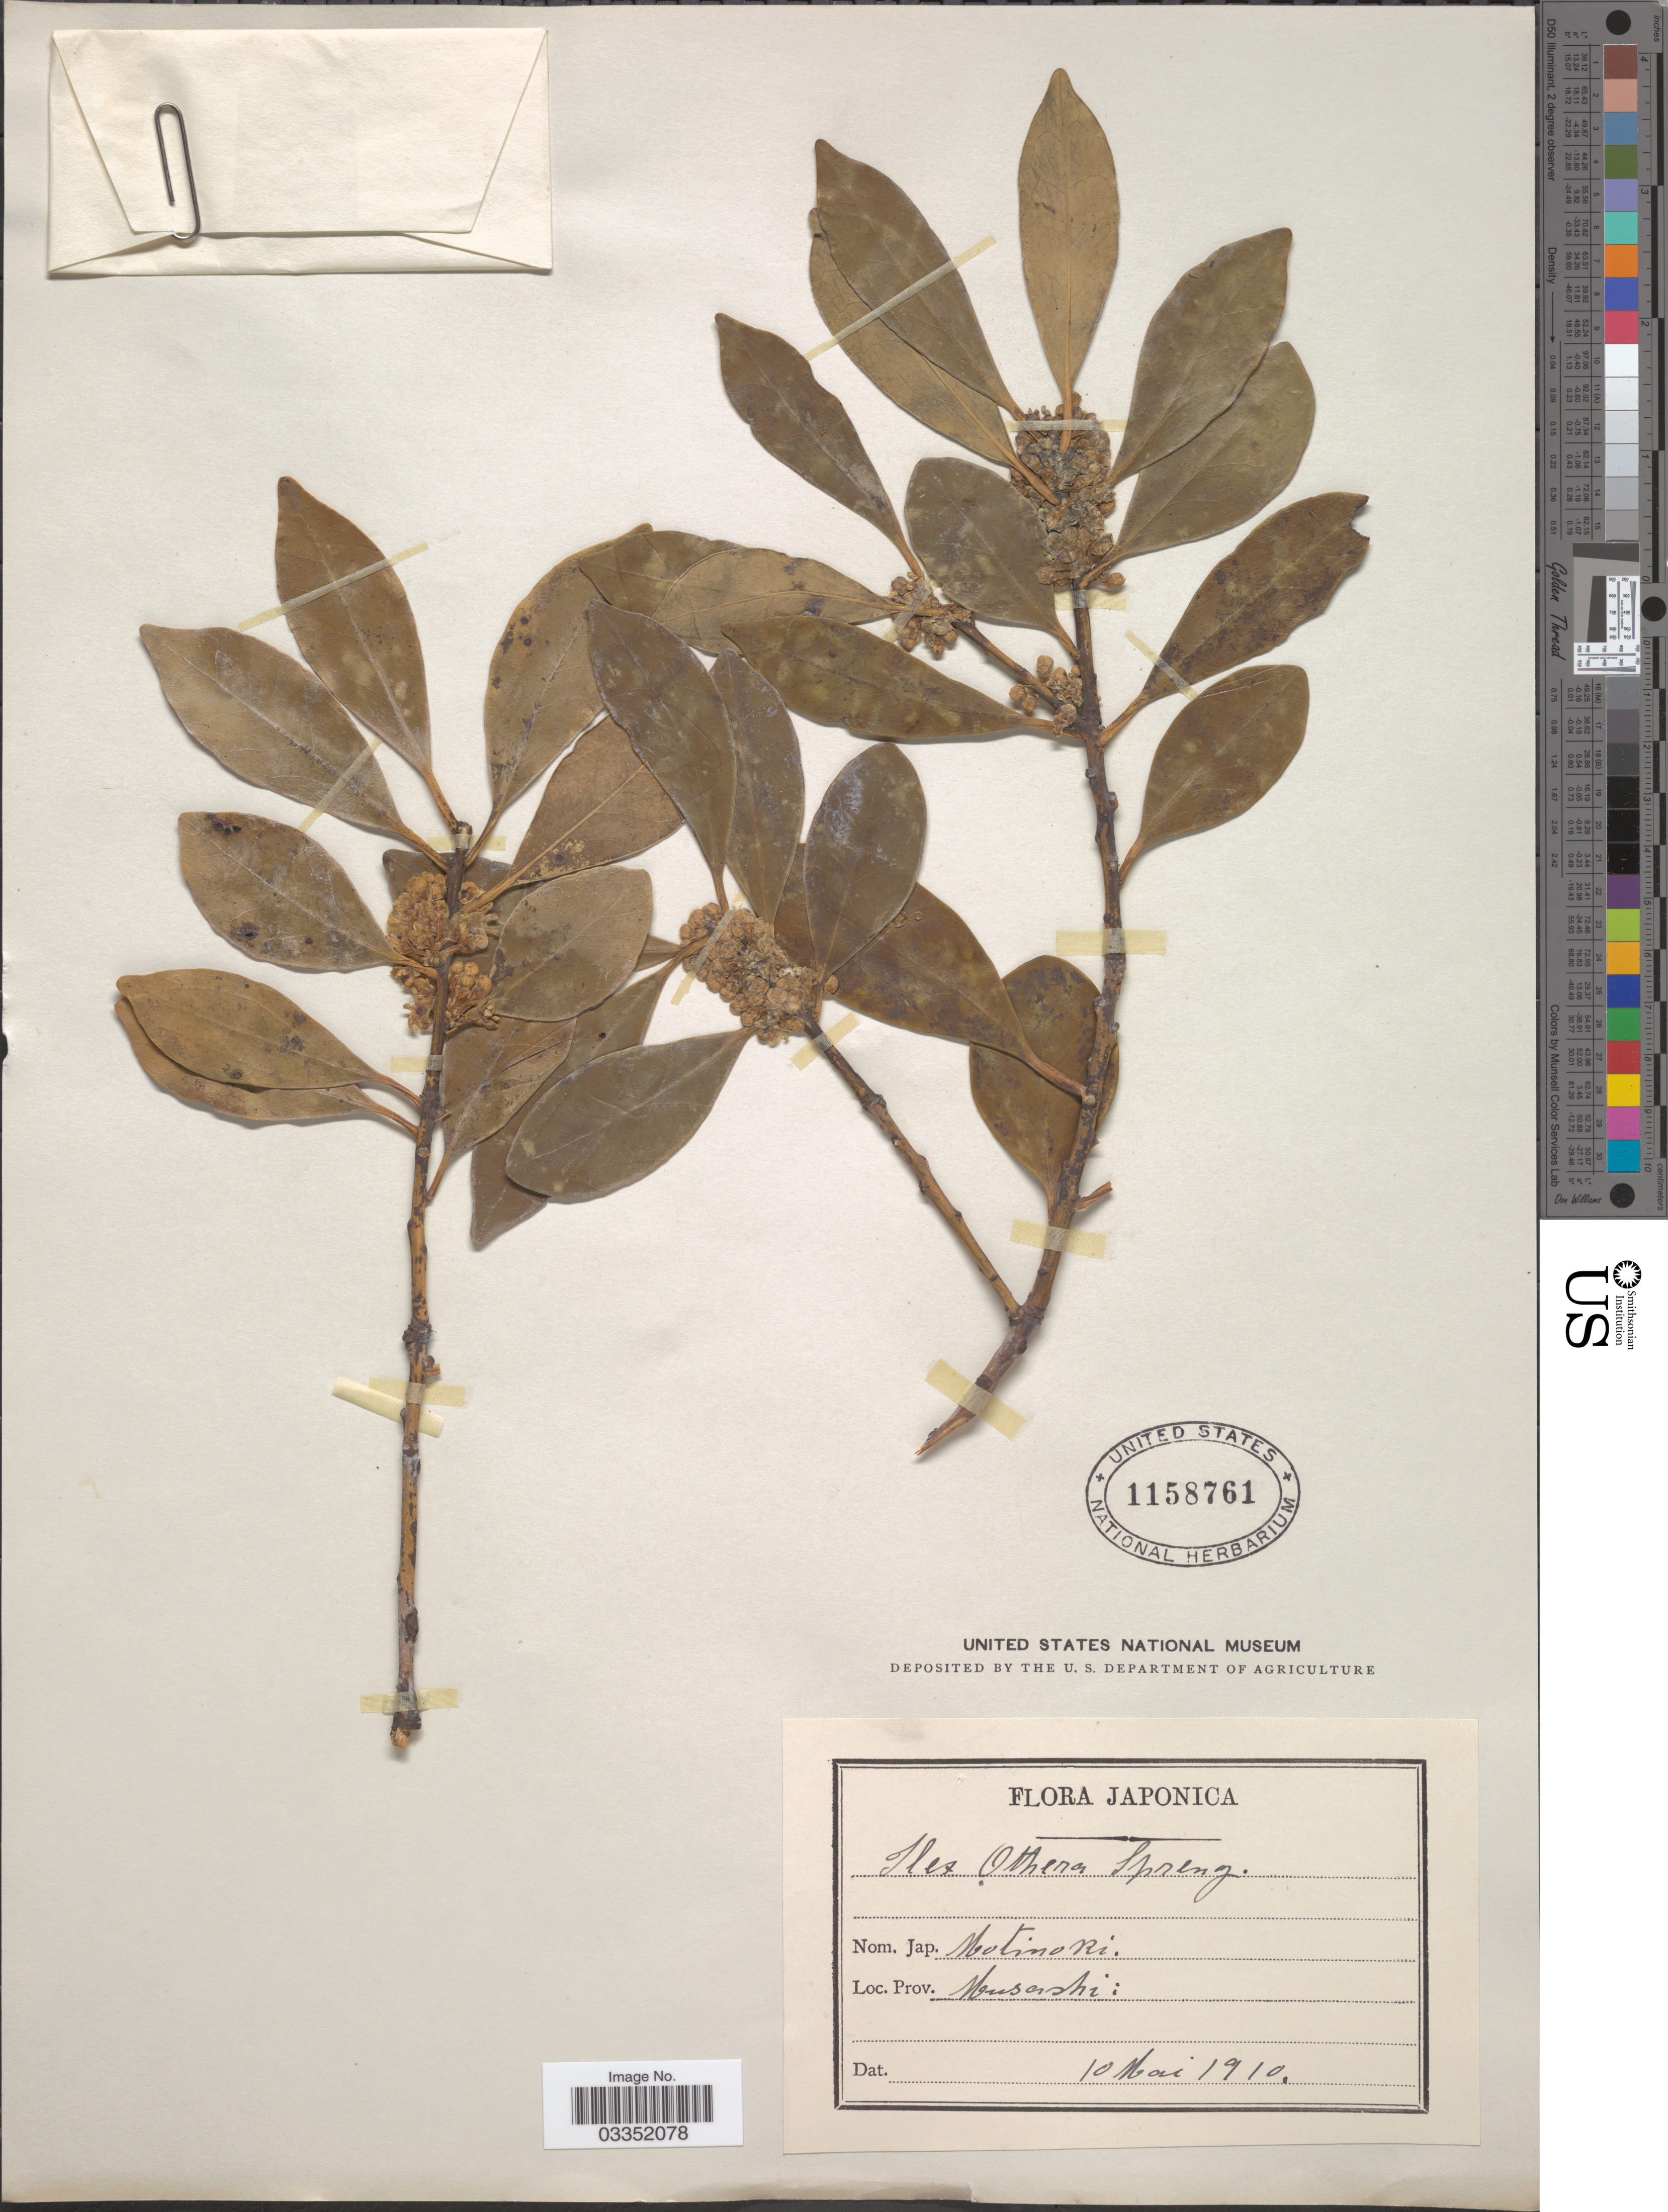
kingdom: Plantae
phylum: Tracheophyta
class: Magnoliopsida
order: Aquifoliales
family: Aquifoliaceae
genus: Ilex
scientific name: Ilex othera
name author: Spreng.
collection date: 1910-05-10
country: Japan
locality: Prov. Musashi.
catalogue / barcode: US 1158761